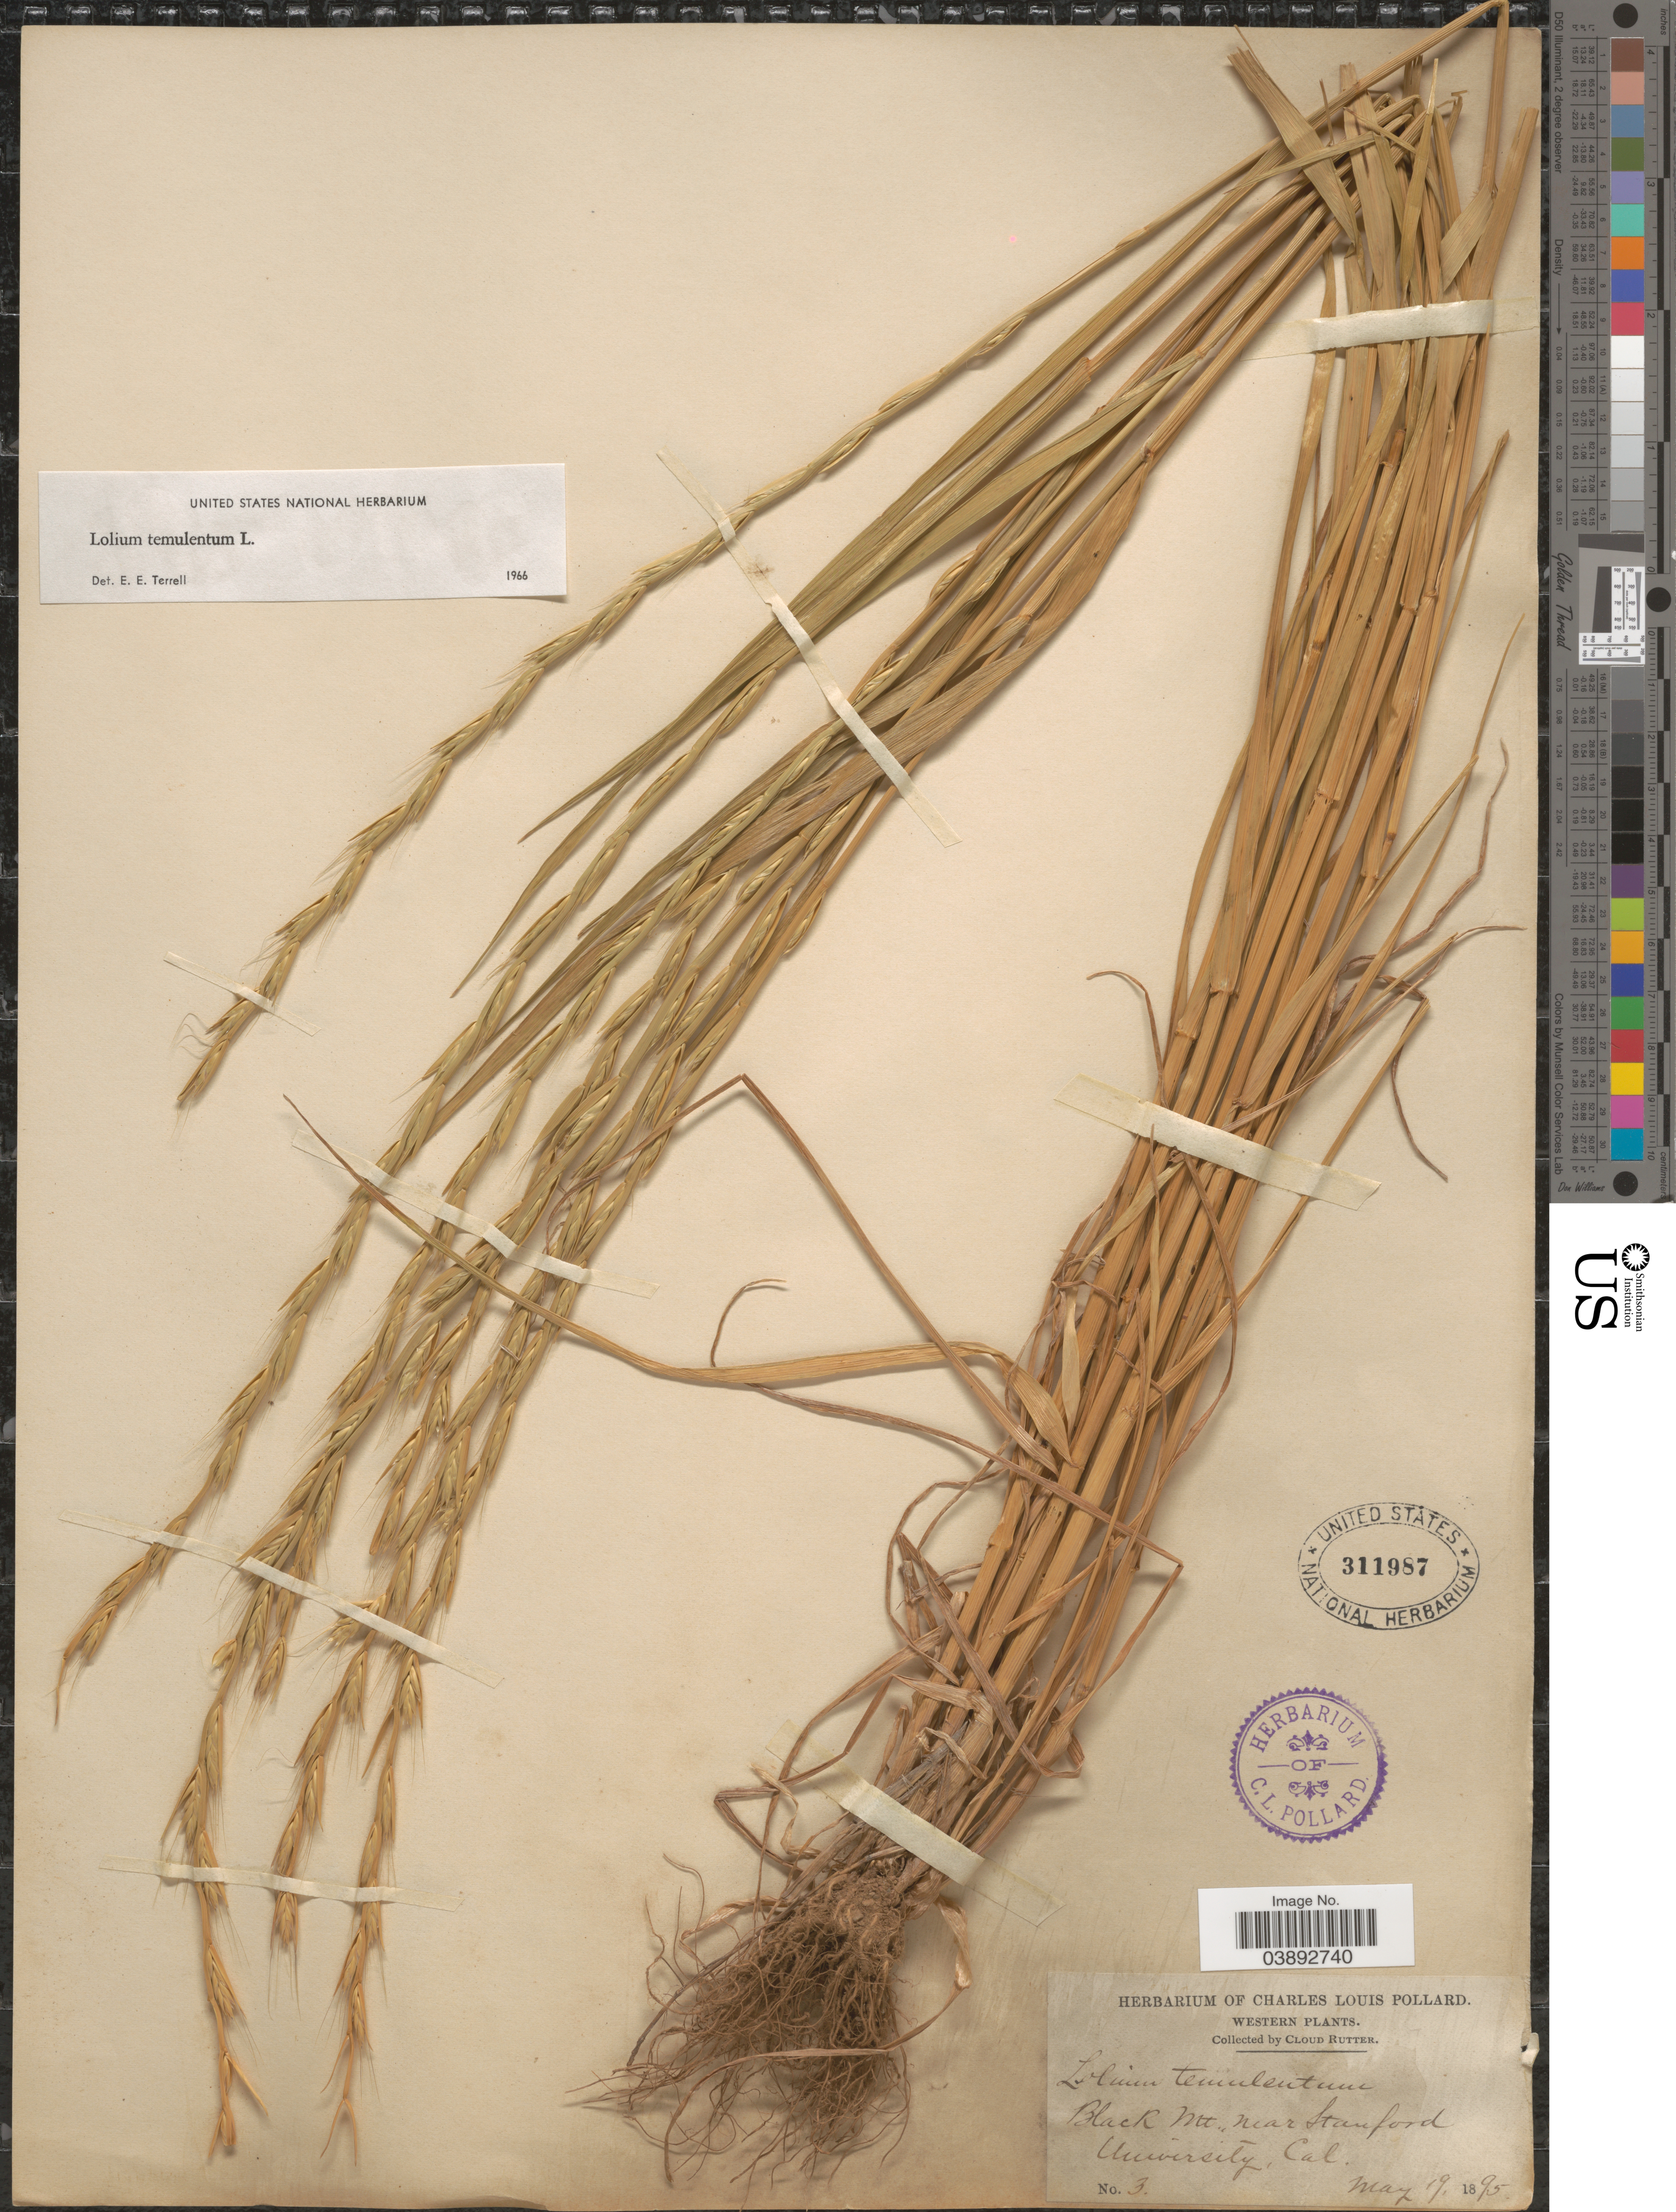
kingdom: Plantae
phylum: Tracheophyta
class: Liliopsida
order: Poales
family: Poaceae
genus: Lolium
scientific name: Lolium temulentum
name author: L.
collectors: C. Rutter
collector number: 3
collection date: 1895-05-19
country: United States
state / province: California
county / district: Santa Clara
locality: Western. Black Mt., near Stanford University.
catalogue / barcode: US 311987